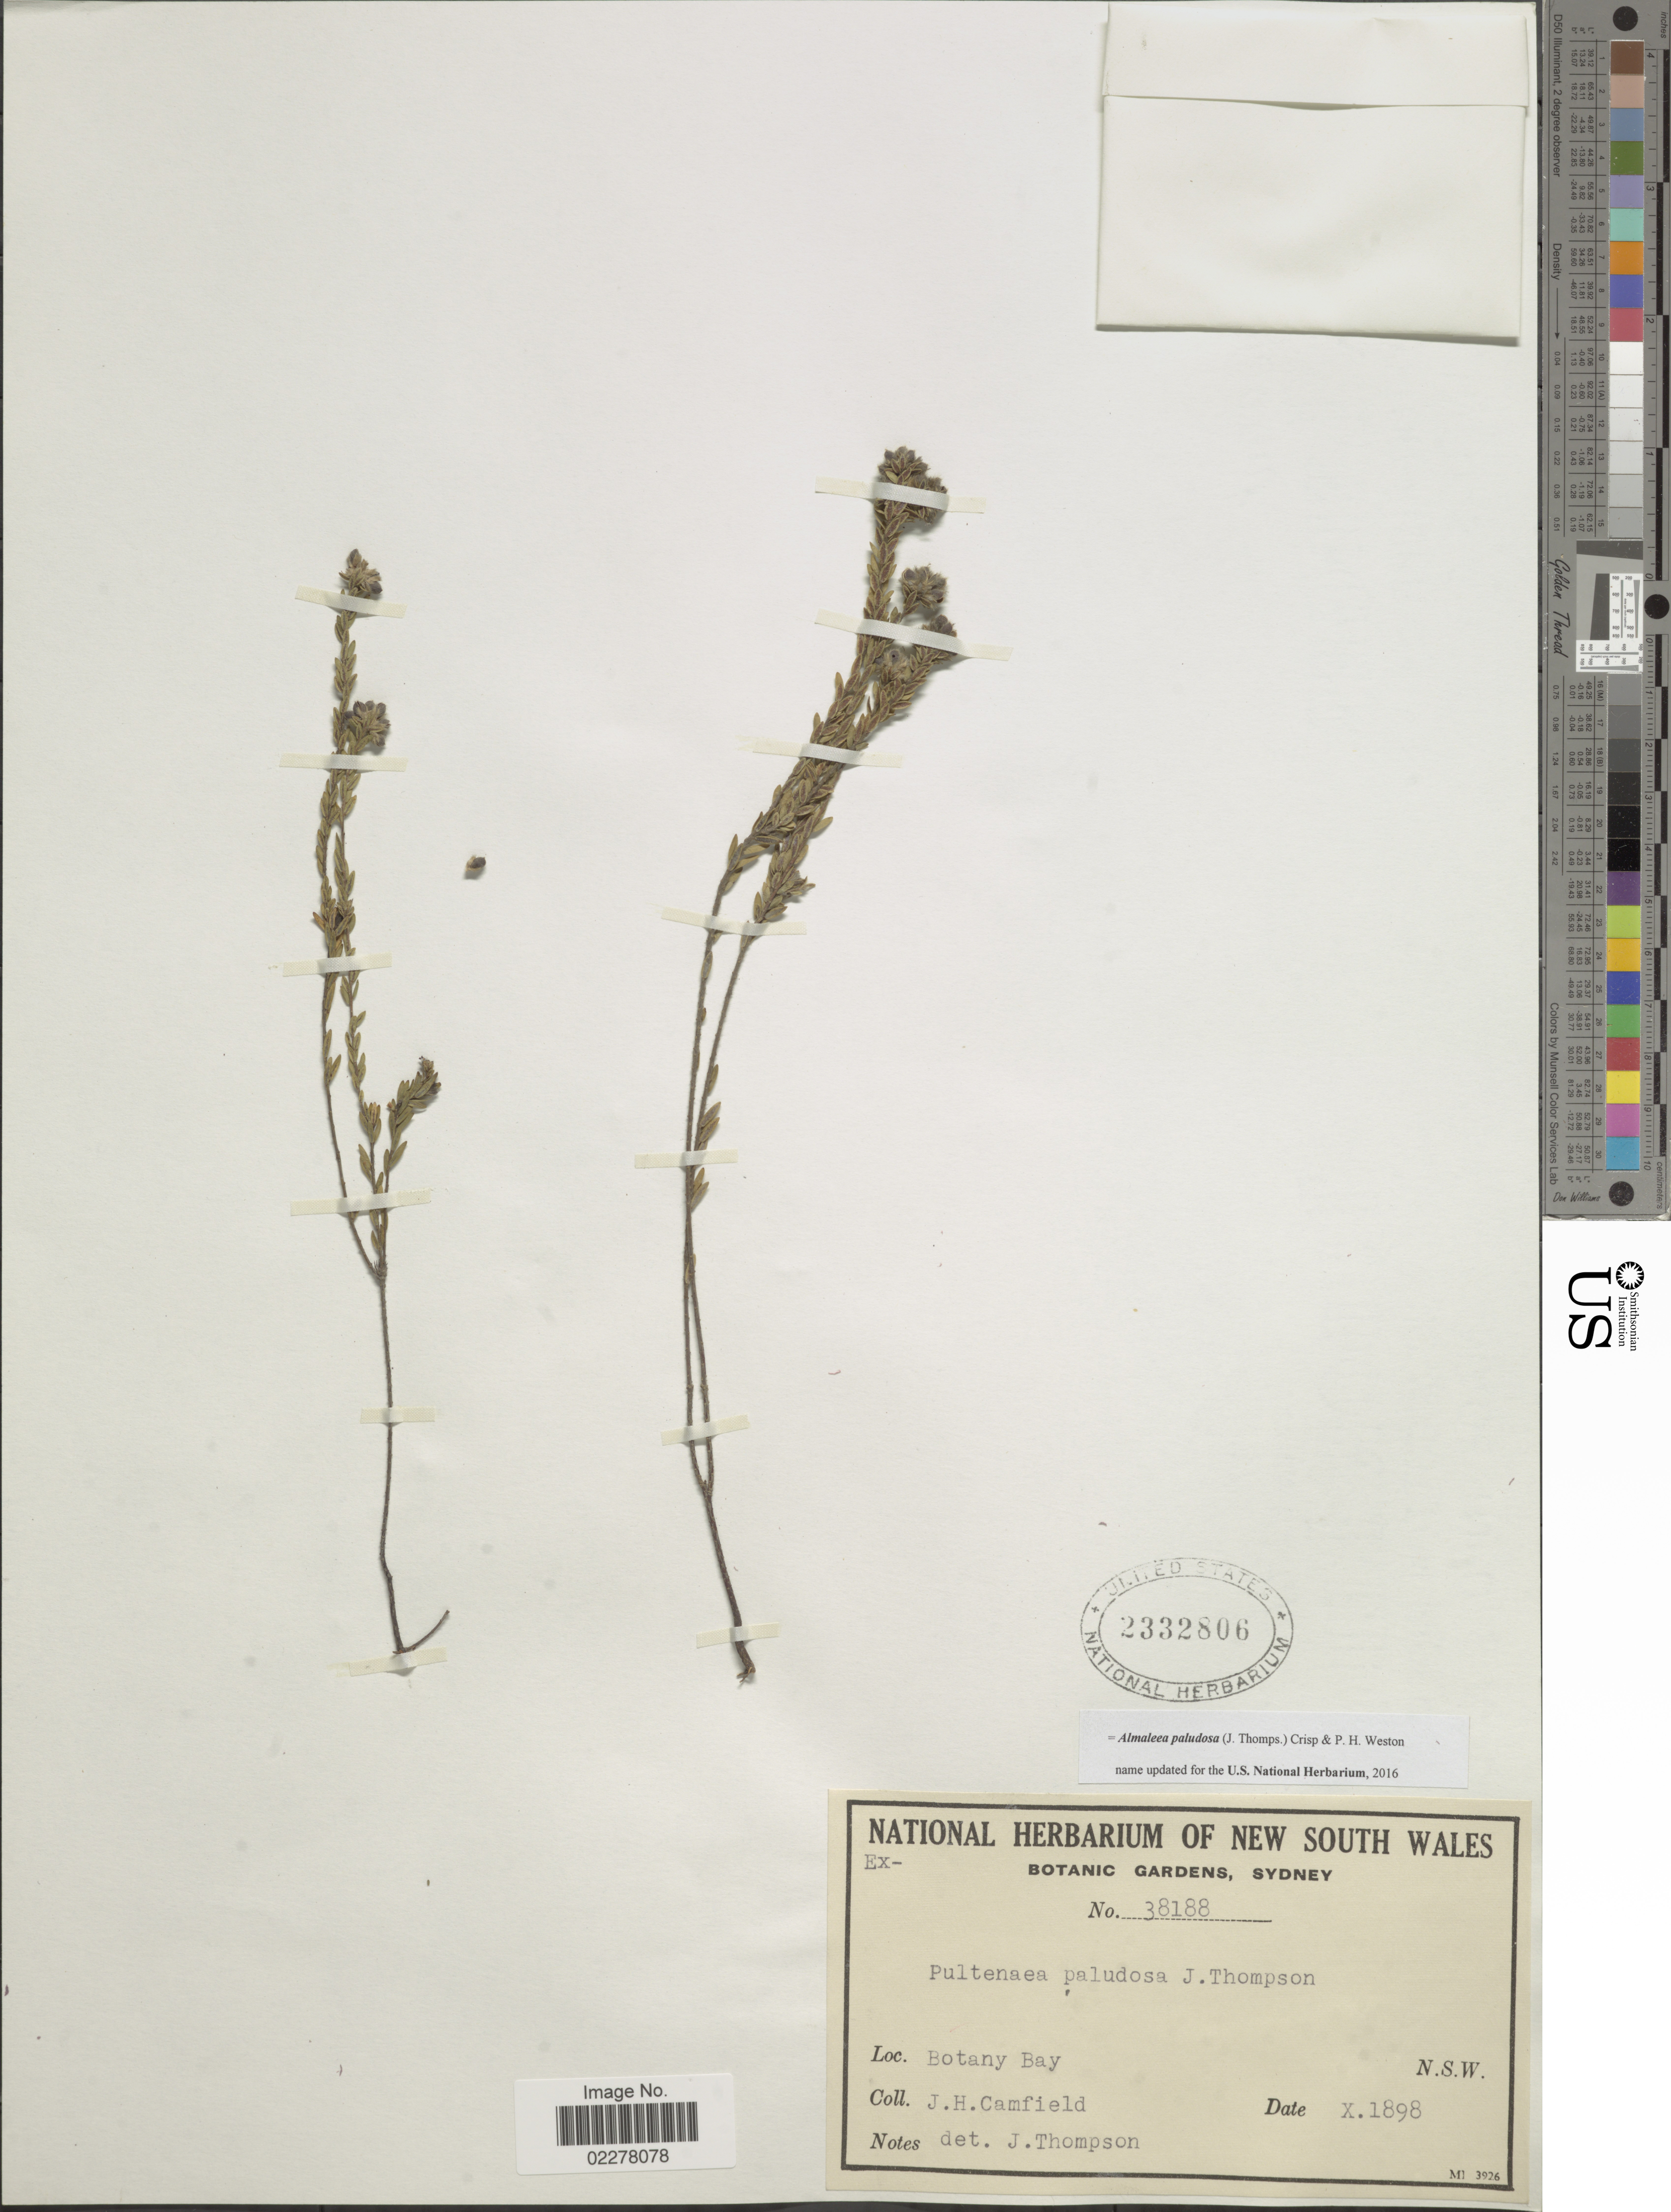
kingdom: Plantae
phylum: Tracheophyta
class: Magnoliopsida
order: Fabales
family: Fabaceae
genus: Almaleea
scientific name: Almaleea paludosa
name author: (J. Thompson) Crisp & P.H.Weston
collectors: J. Camfield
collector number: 38188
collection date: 1898-10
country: Australia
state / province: New South Wales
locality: Botany Bay. N.S.W.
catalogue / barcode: US 2332806